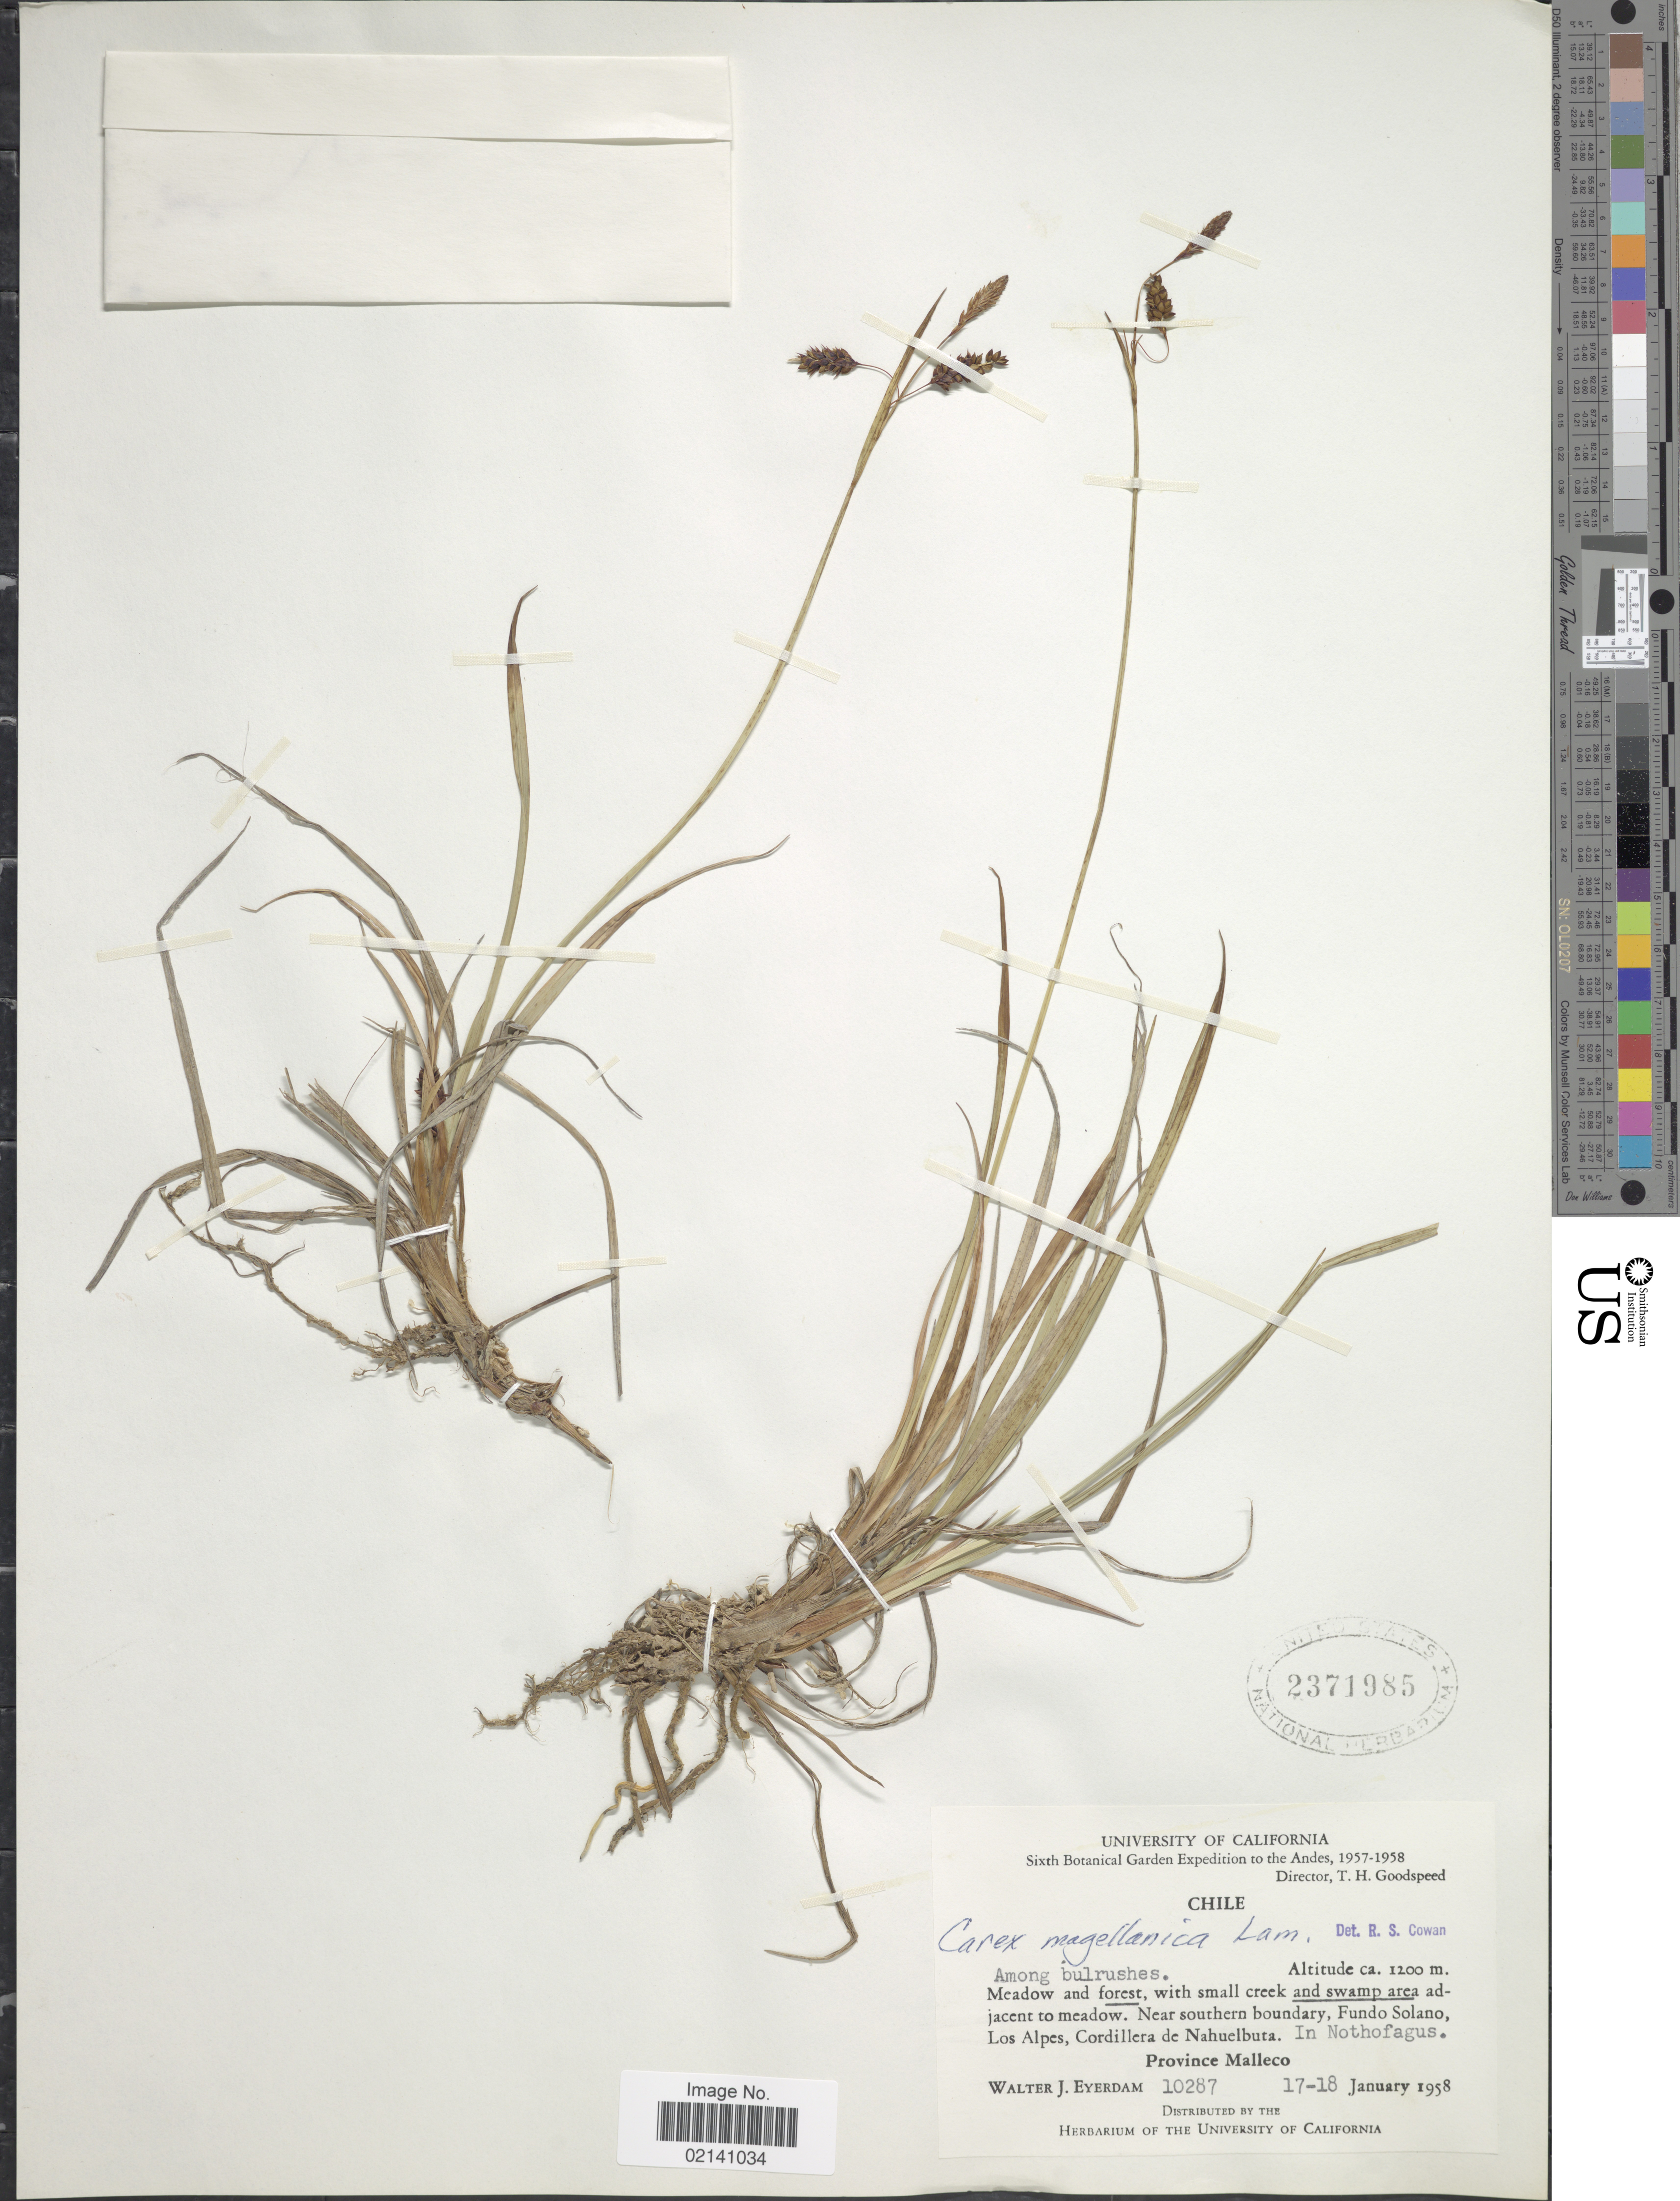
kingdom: Plantae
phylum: Tracheophyta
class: Liliopsida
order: Poales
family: Cyperaceae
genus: Carex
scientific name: Carex magellanica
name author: Lam.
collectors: W. J. Eyerdam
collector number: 10287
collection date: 1958-01-17/1958-01-18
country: Chile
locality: Near southern boundary, Fundo Solano, Los Alpes, Cordillera de Nahuelbuta, Province Malleco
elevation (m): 1200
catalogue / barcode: US 2371985